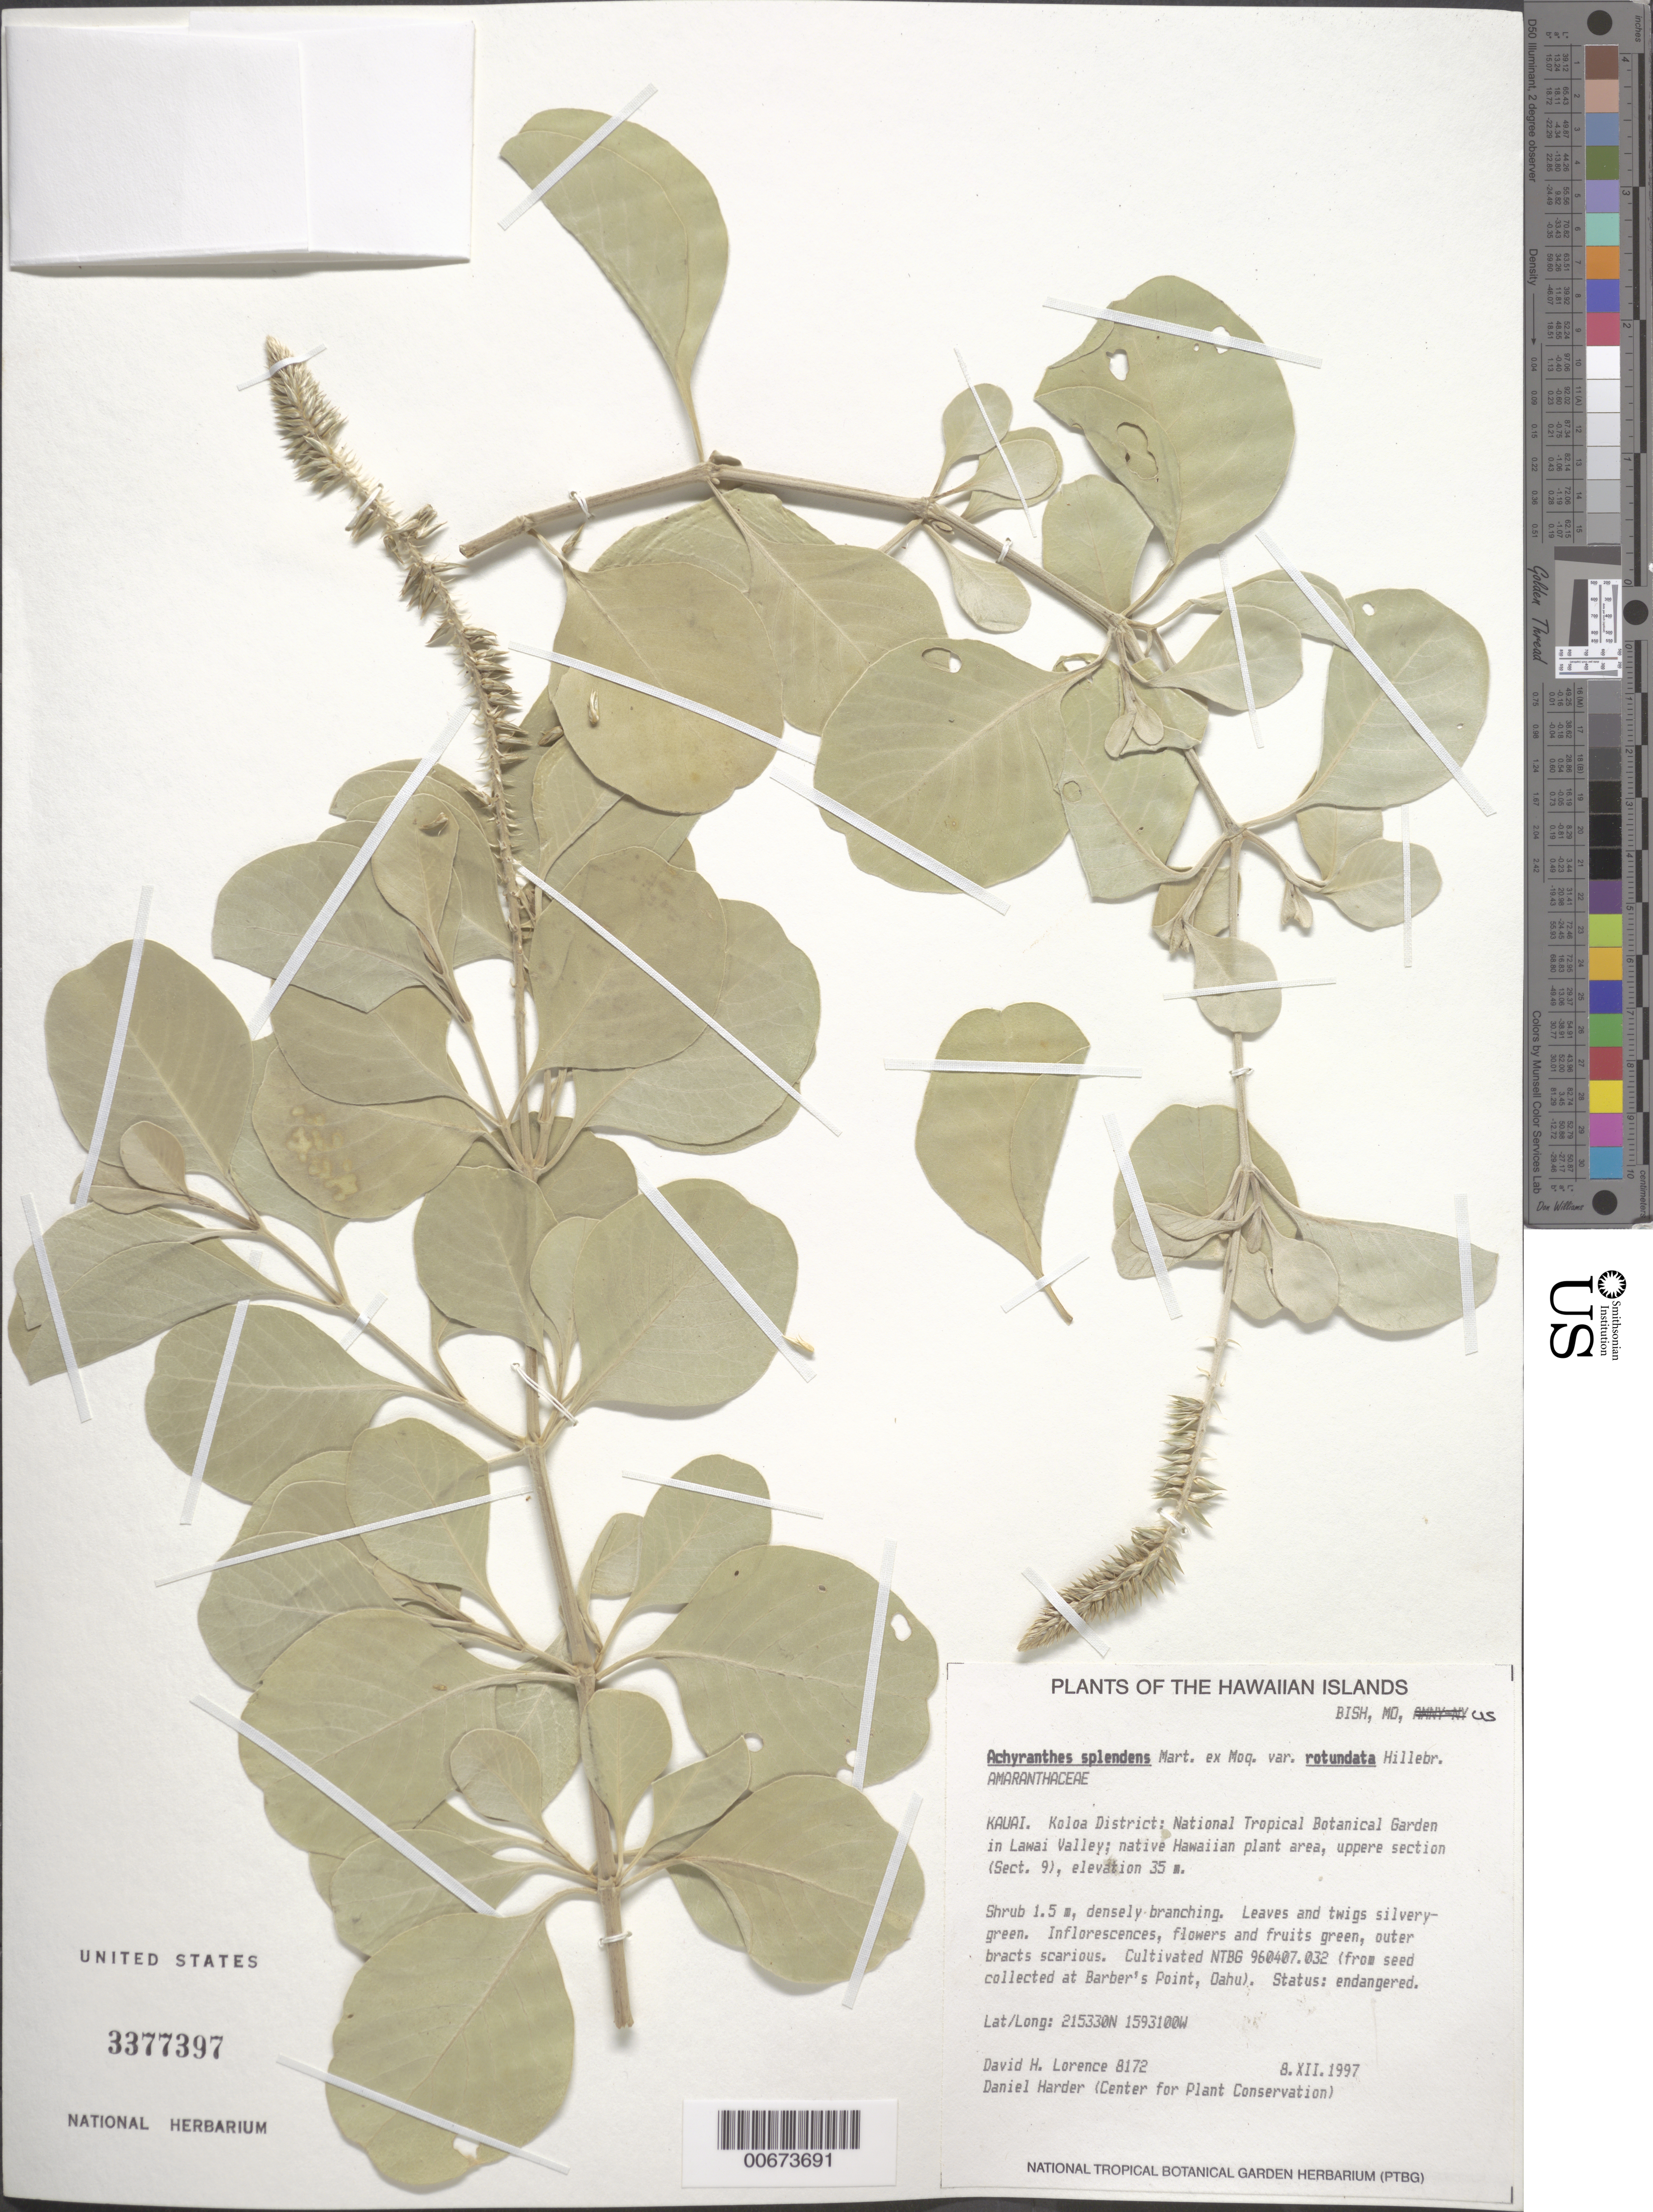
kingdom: Plantae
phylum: Tracheophyta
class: Magnoliopsida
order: Caryophyllales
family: Amaranthaceae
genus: Achyranthes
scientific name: Achyranthes splendens var. rotundata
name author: Hillebr.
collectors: D. Lorence & D. Harder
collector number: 8172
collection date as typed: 8 Dec 1997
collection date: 1997-12-08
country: United States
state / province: Hawaii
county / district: Kauai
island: Kaua'i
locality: Koloa District, National Tropical Botanical Garden in Lawa'i Valley, native Hawaiian plant area, upper section (section 9)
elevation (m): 35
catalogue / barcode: US 3377397